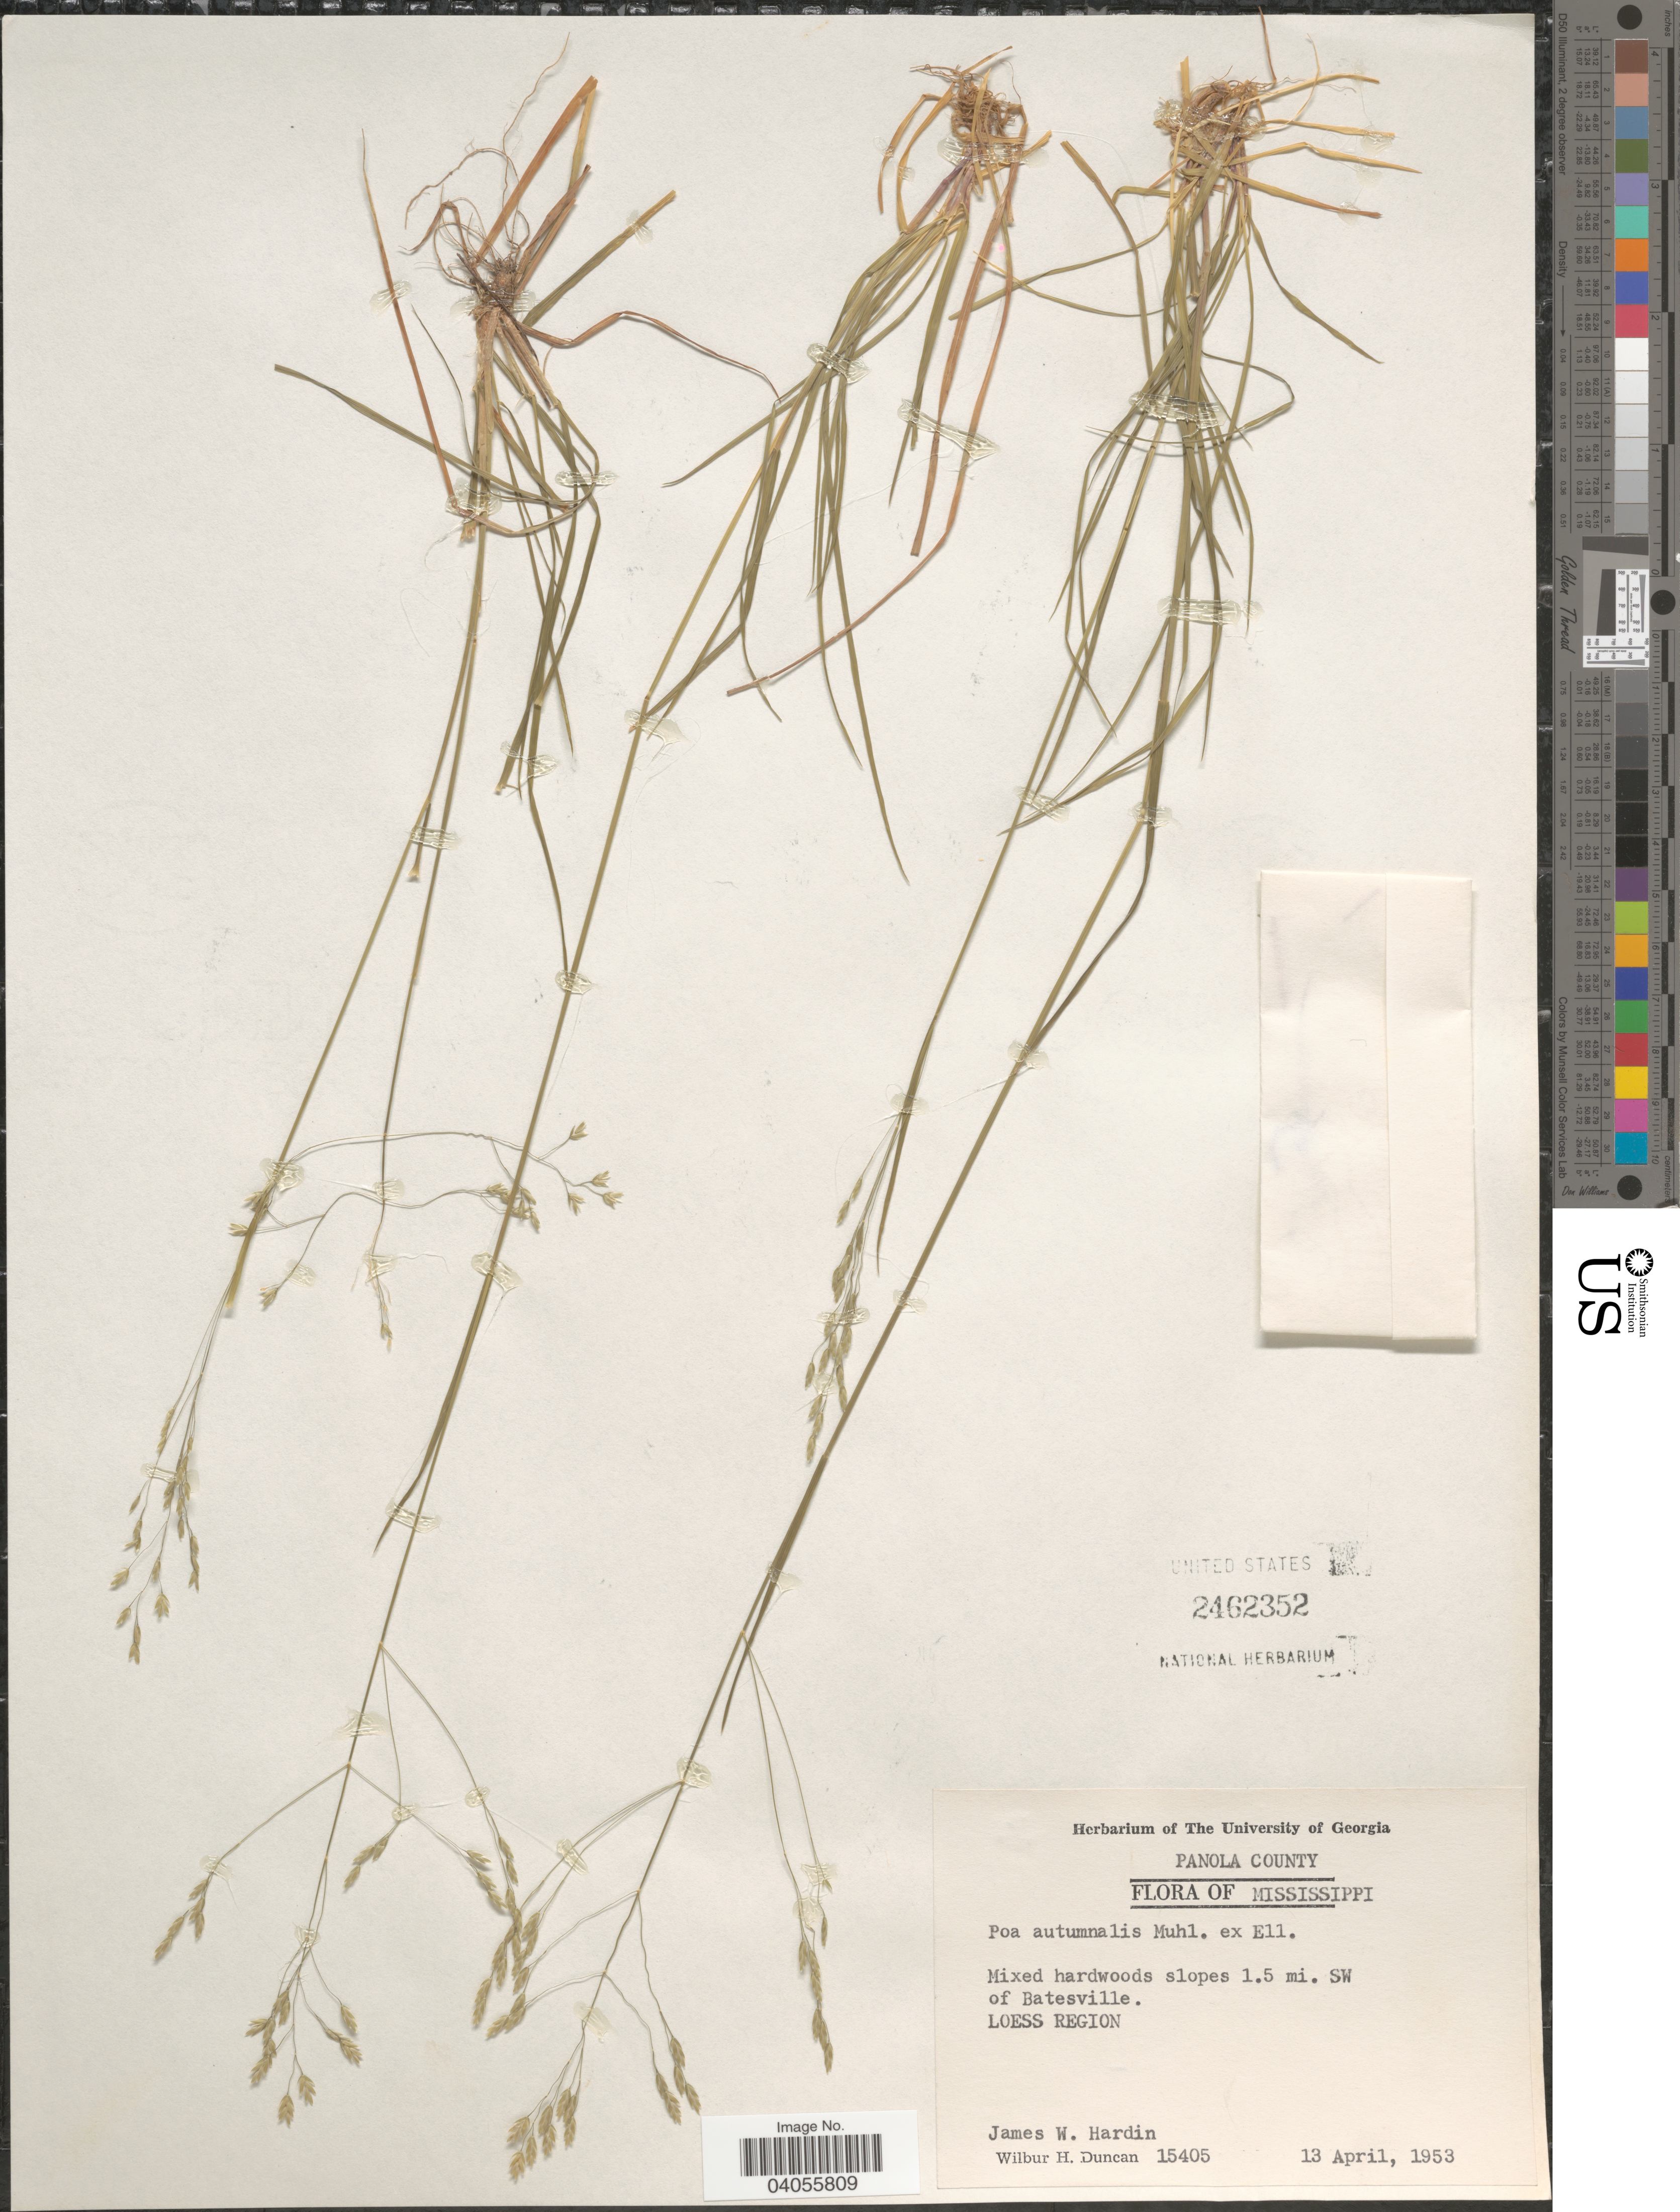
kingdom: Plantae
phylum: Tracheophyta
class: Liliopsida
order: Poales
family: Poaceae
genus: Poa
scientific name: Poa autumnalis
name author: Muhl. ex Elliott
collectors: J. W. Hardin & W. H. Duncan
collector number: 15405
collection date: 1953-04-13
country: United States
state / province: Mississippi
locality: Panola County. Mixed hardwoods slopes 1.5 mi. SW of Batesville. Loess Region.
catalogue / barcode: US 2462352